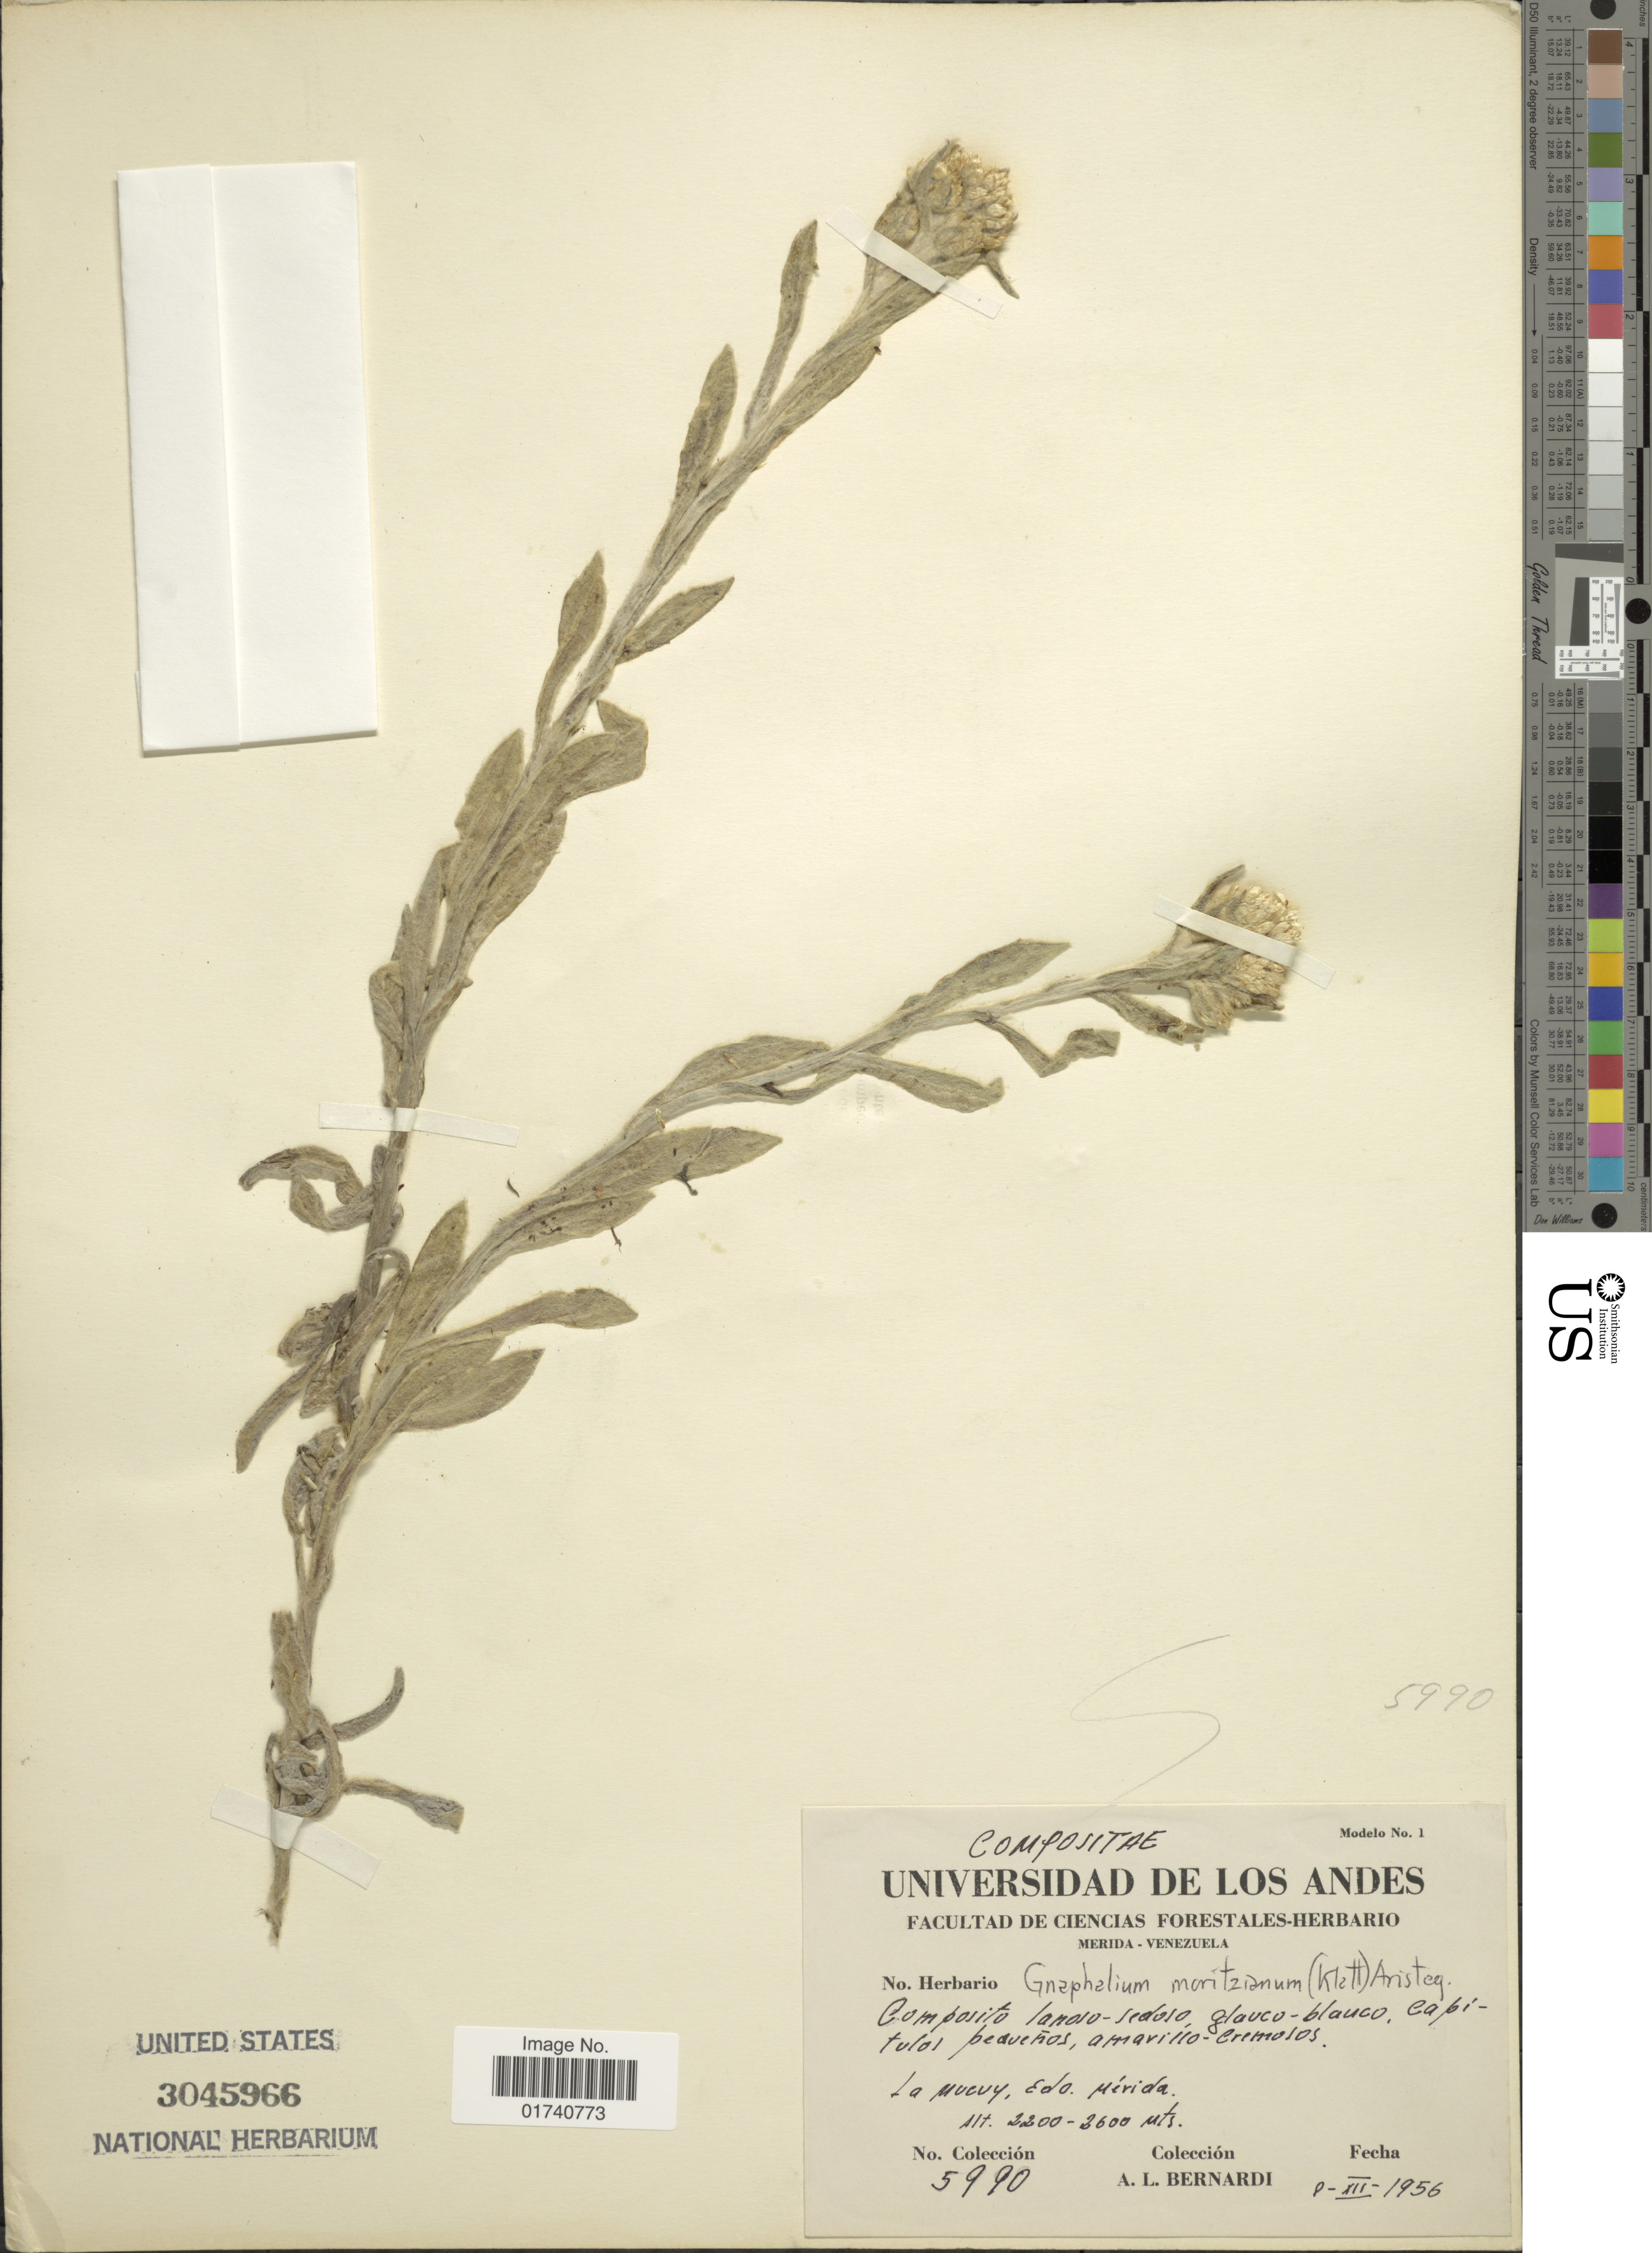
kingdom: Plantae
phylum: Tracheophyta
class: Magnoliopsida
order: Asterales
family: Asteraceae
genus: Pseudognaphalium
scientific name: Pseudognaphalium moritizianum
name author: (Klatt) V.M. Badillo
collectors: A. L. Bernardi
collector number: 5990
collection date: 1956-12-08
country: Venezuela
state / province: Mérida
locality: La Mucuy, Edo. Merida.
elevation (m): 2200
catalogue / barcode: US 3045966